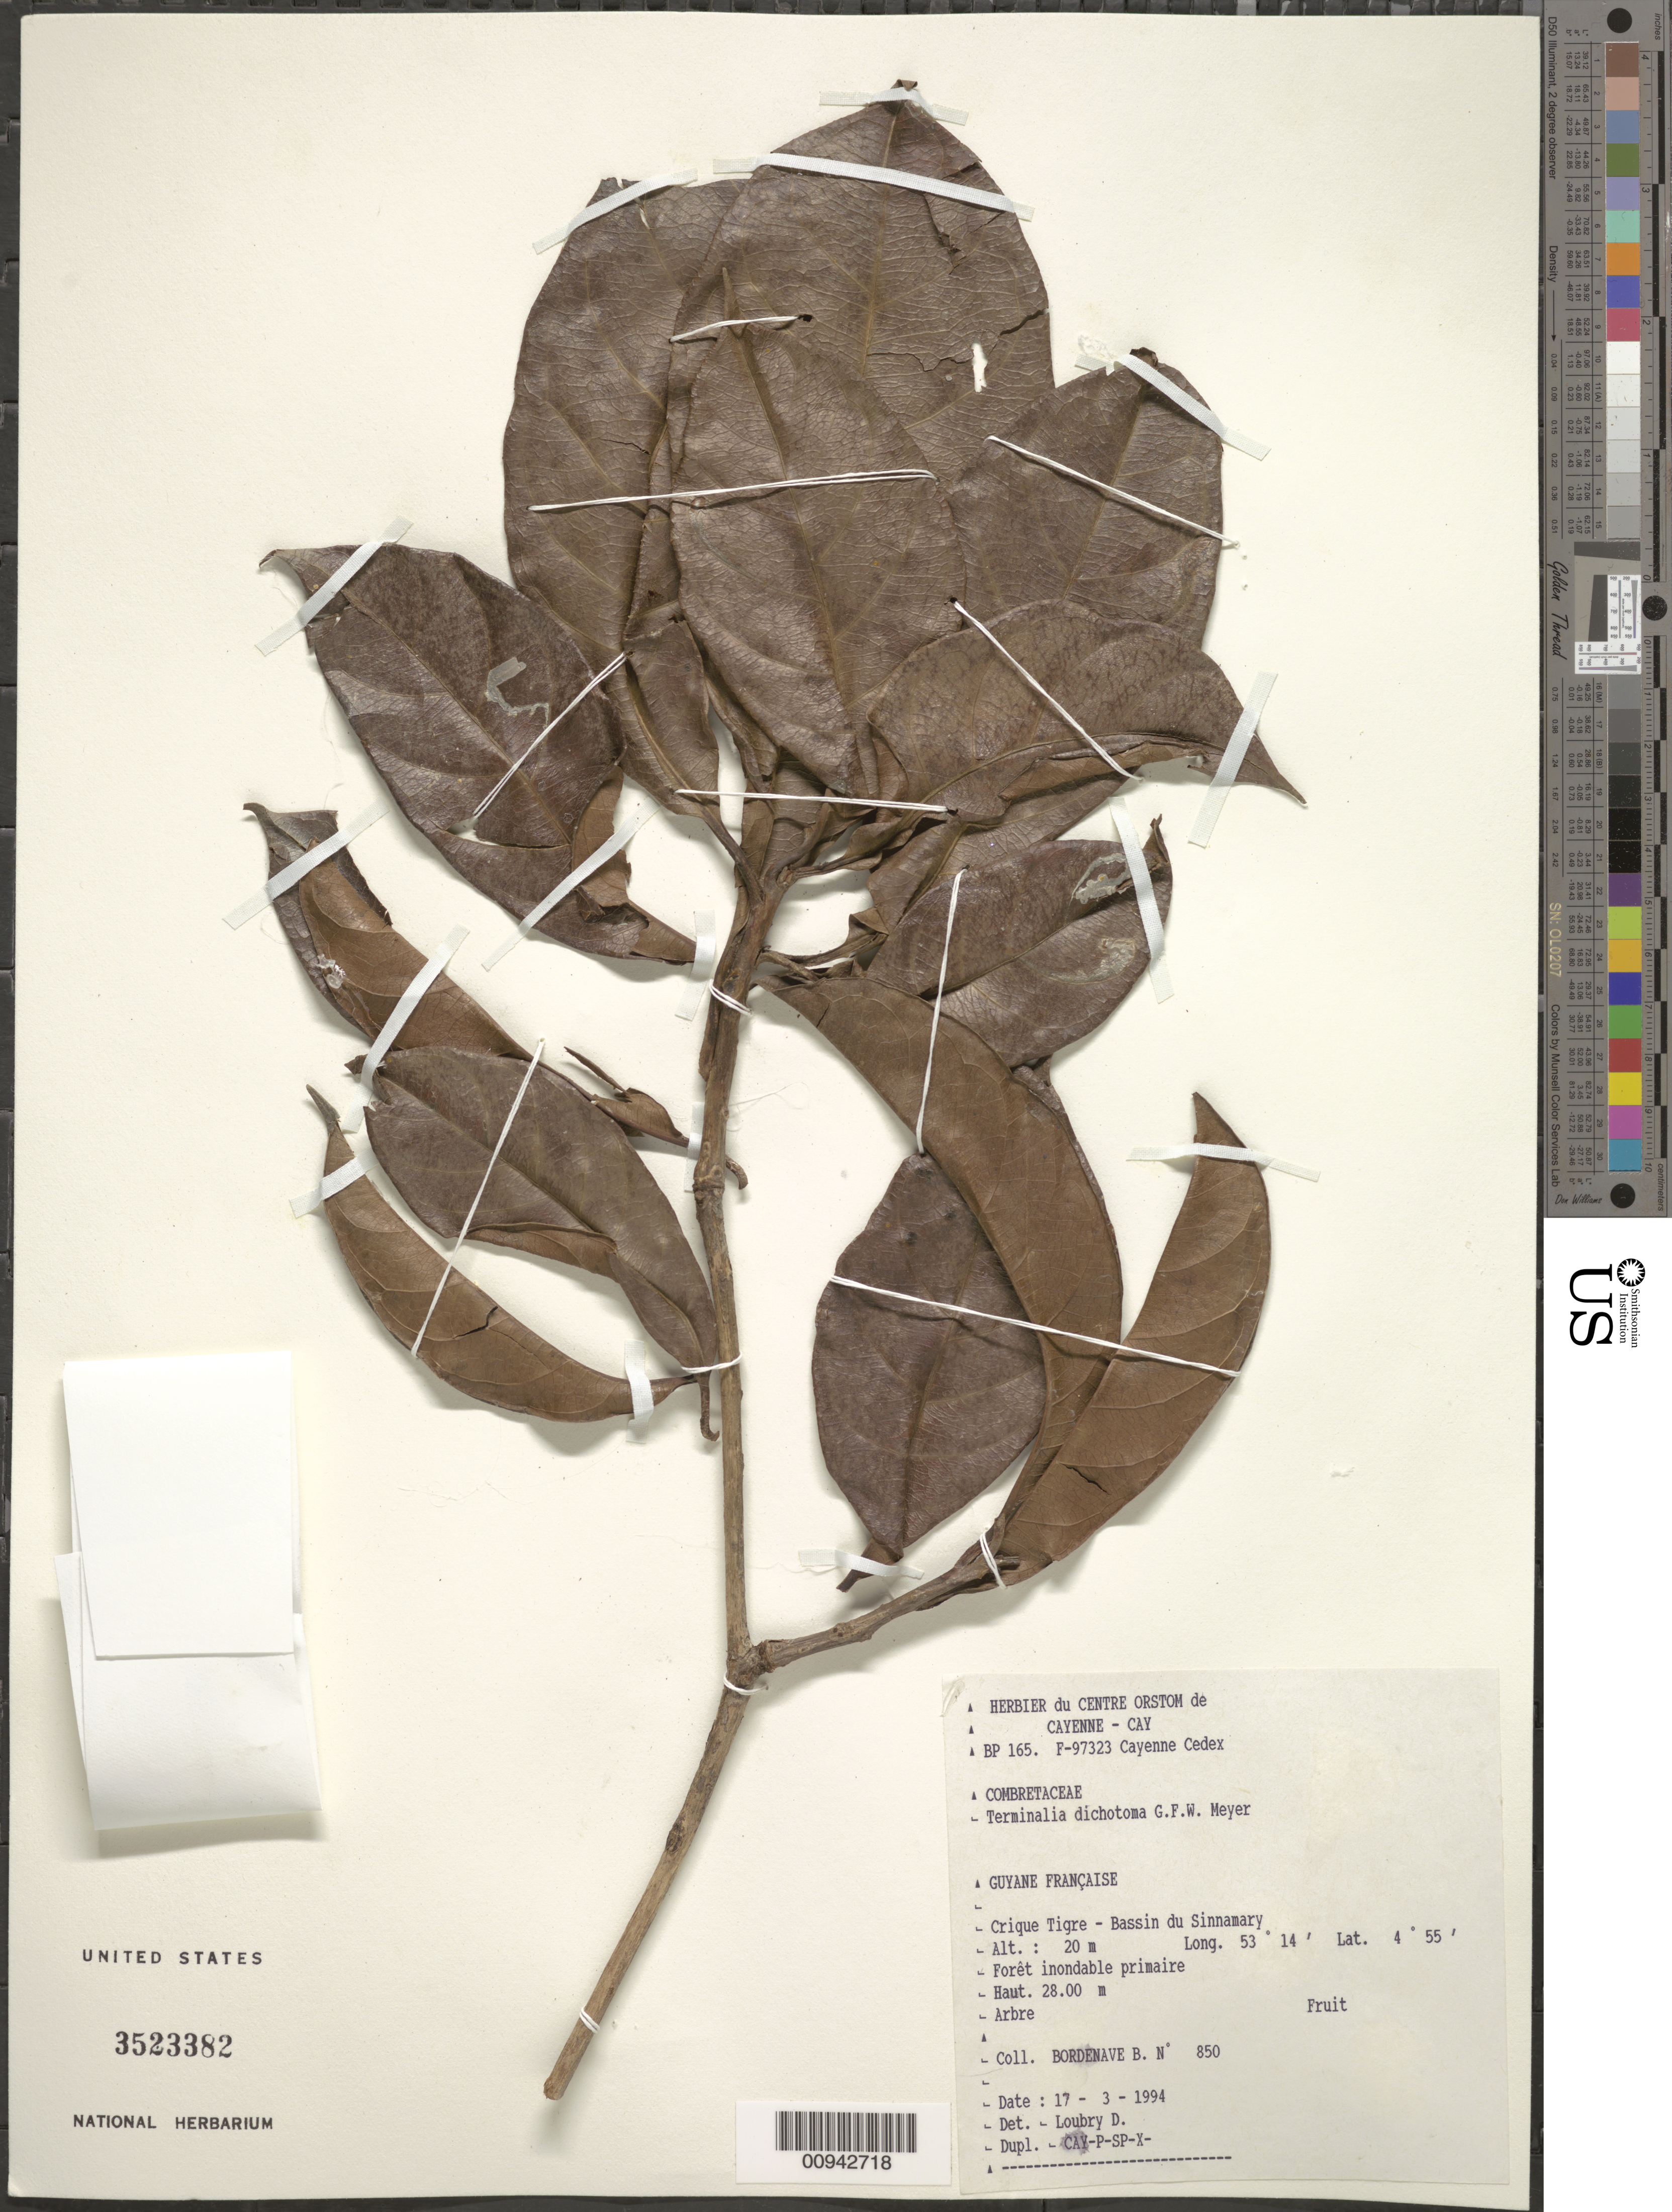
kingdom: Plantae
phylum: Tracheophyta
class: Magnoliopsida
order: Myrtales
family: Combretaceae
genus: Terminalia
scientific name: Terminalia dichotoma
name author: G. Mey.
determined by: Loubry, D.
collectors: B. Bordenave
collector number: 850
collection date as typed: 17-Mar-94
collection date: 1994-03-17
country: French Guiana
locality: Crique Tigre, Bassin du Sinnamary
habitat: Foret inondable primaire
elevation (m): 20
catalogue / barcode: US 3523382